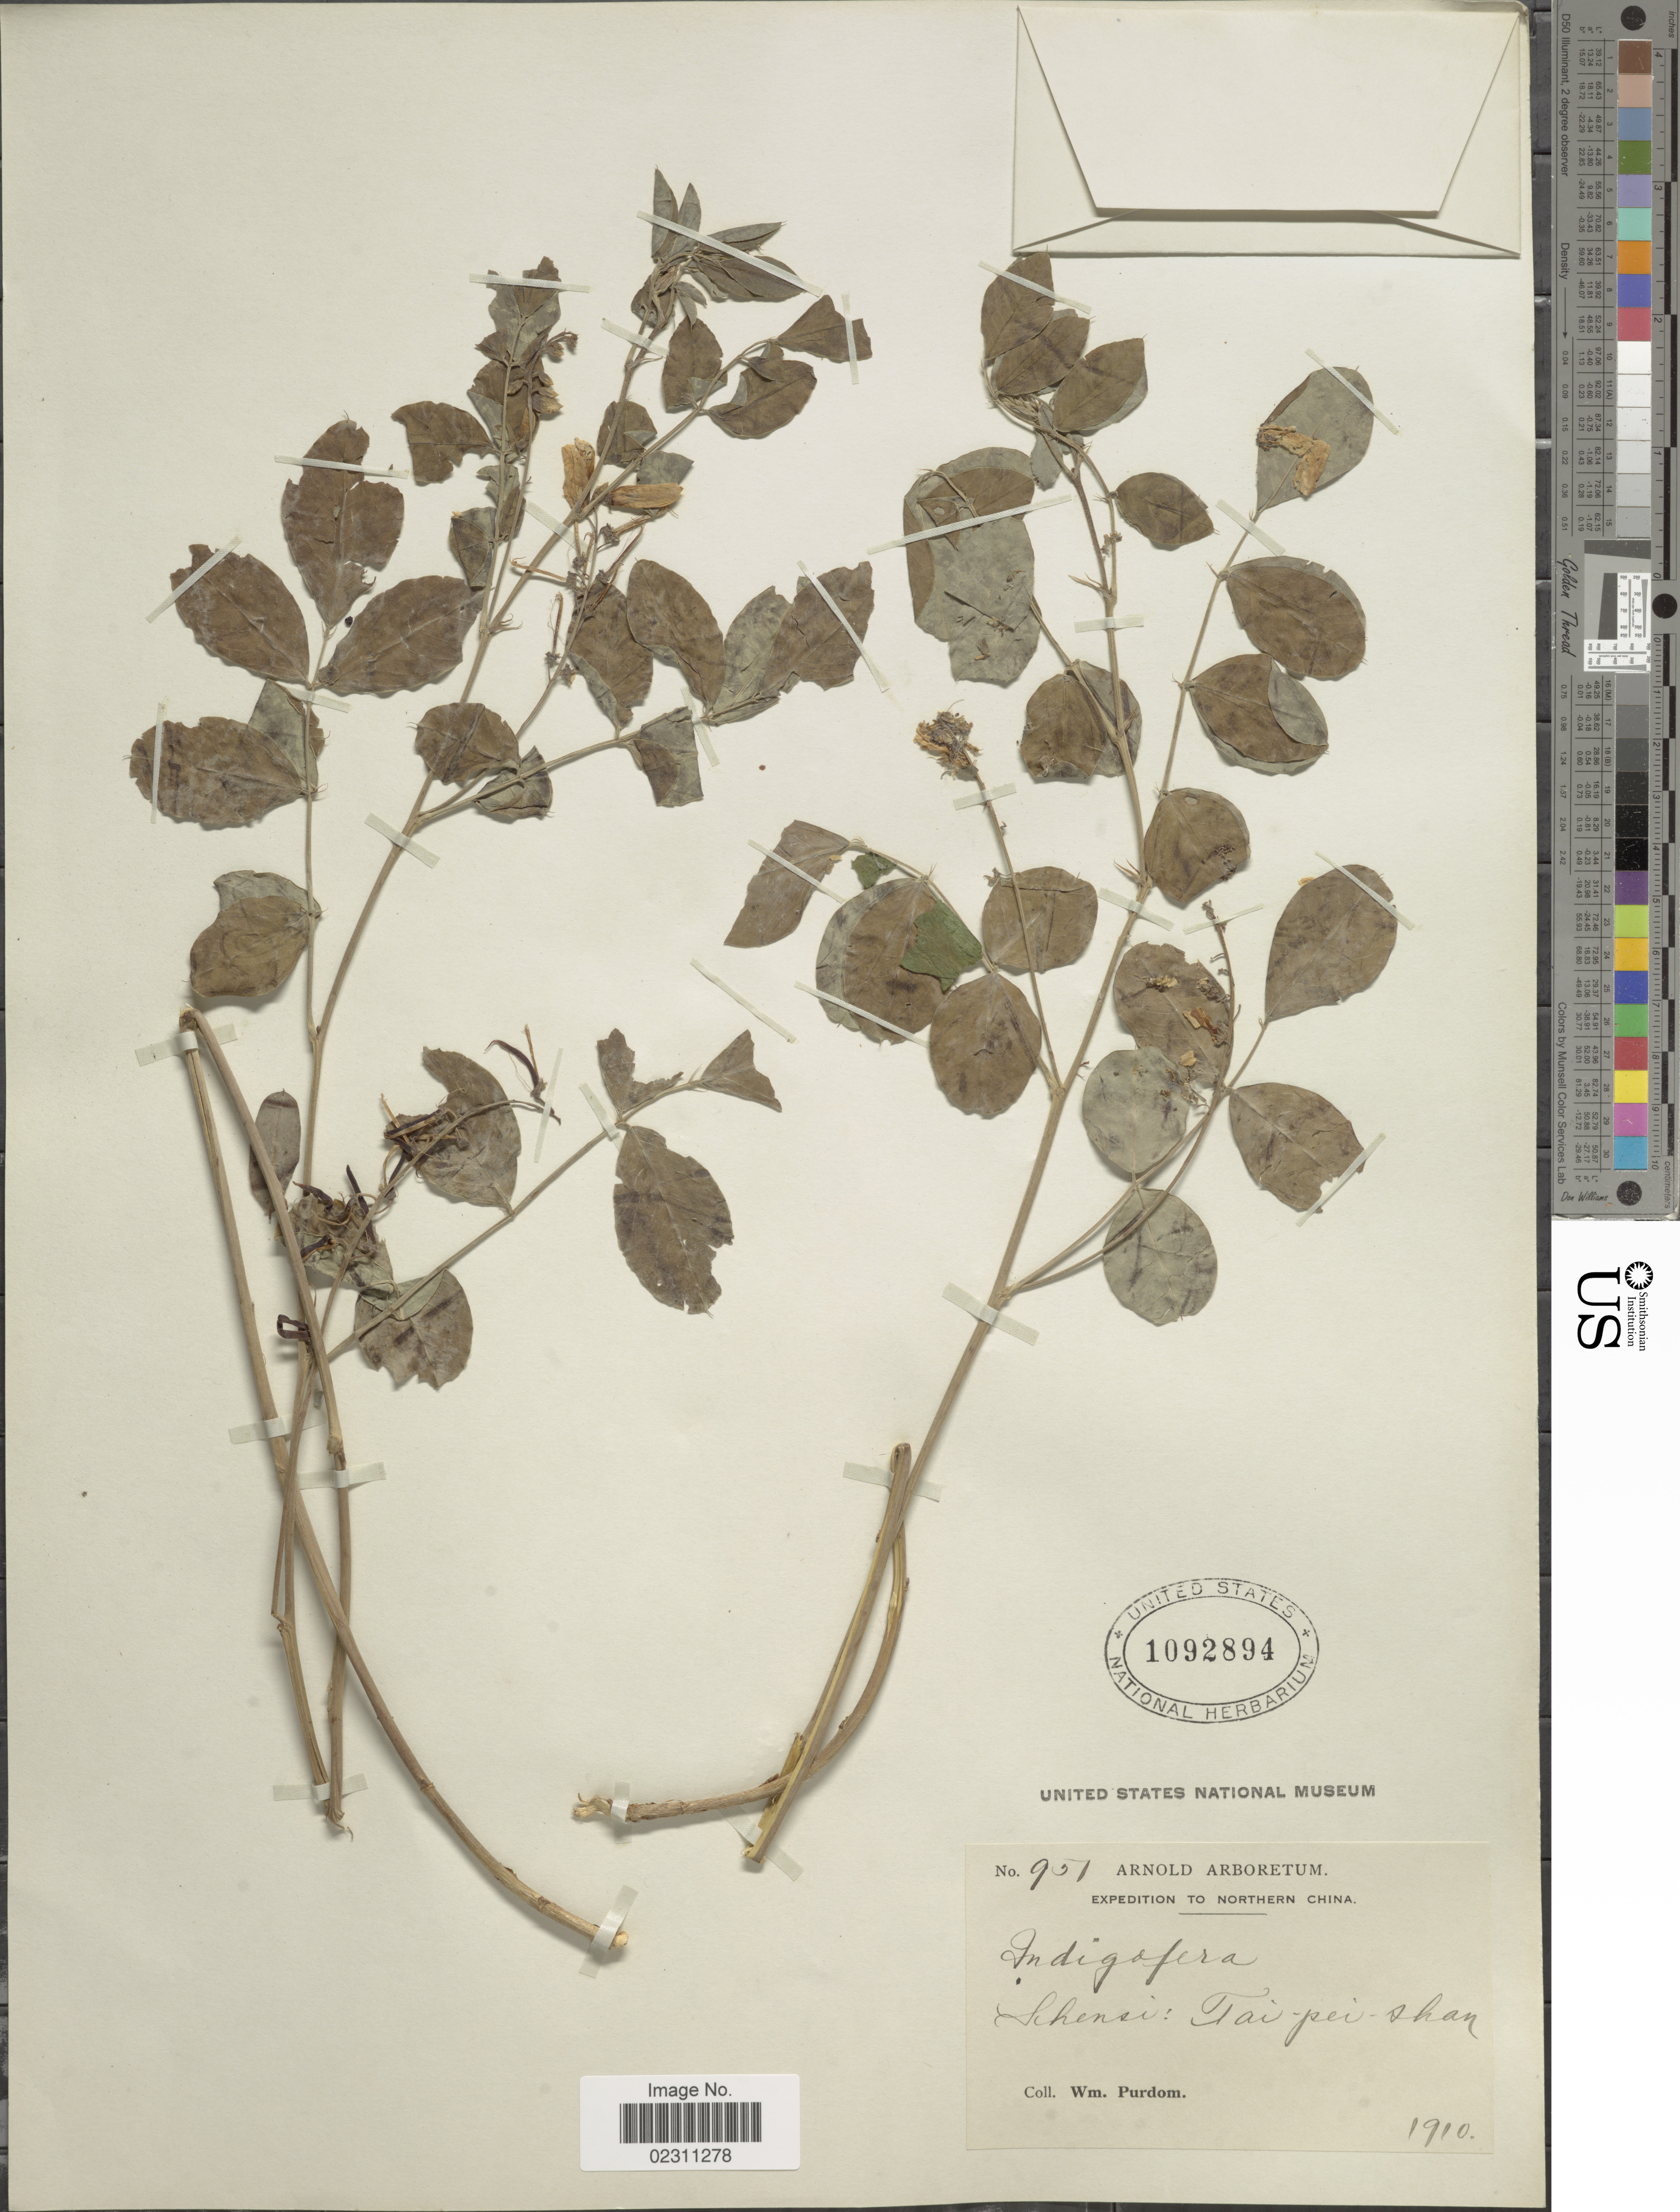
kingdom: Plantae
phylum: Tracheophyta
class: Magnoliopsida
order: Fabales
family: Fabaceae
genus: Indigofera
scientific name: Indigofera sp.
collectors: W. Purdom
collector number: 951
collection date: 1910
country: China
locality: Northern China. Schensi: Tai-pei-shan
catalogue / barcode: US 1092894